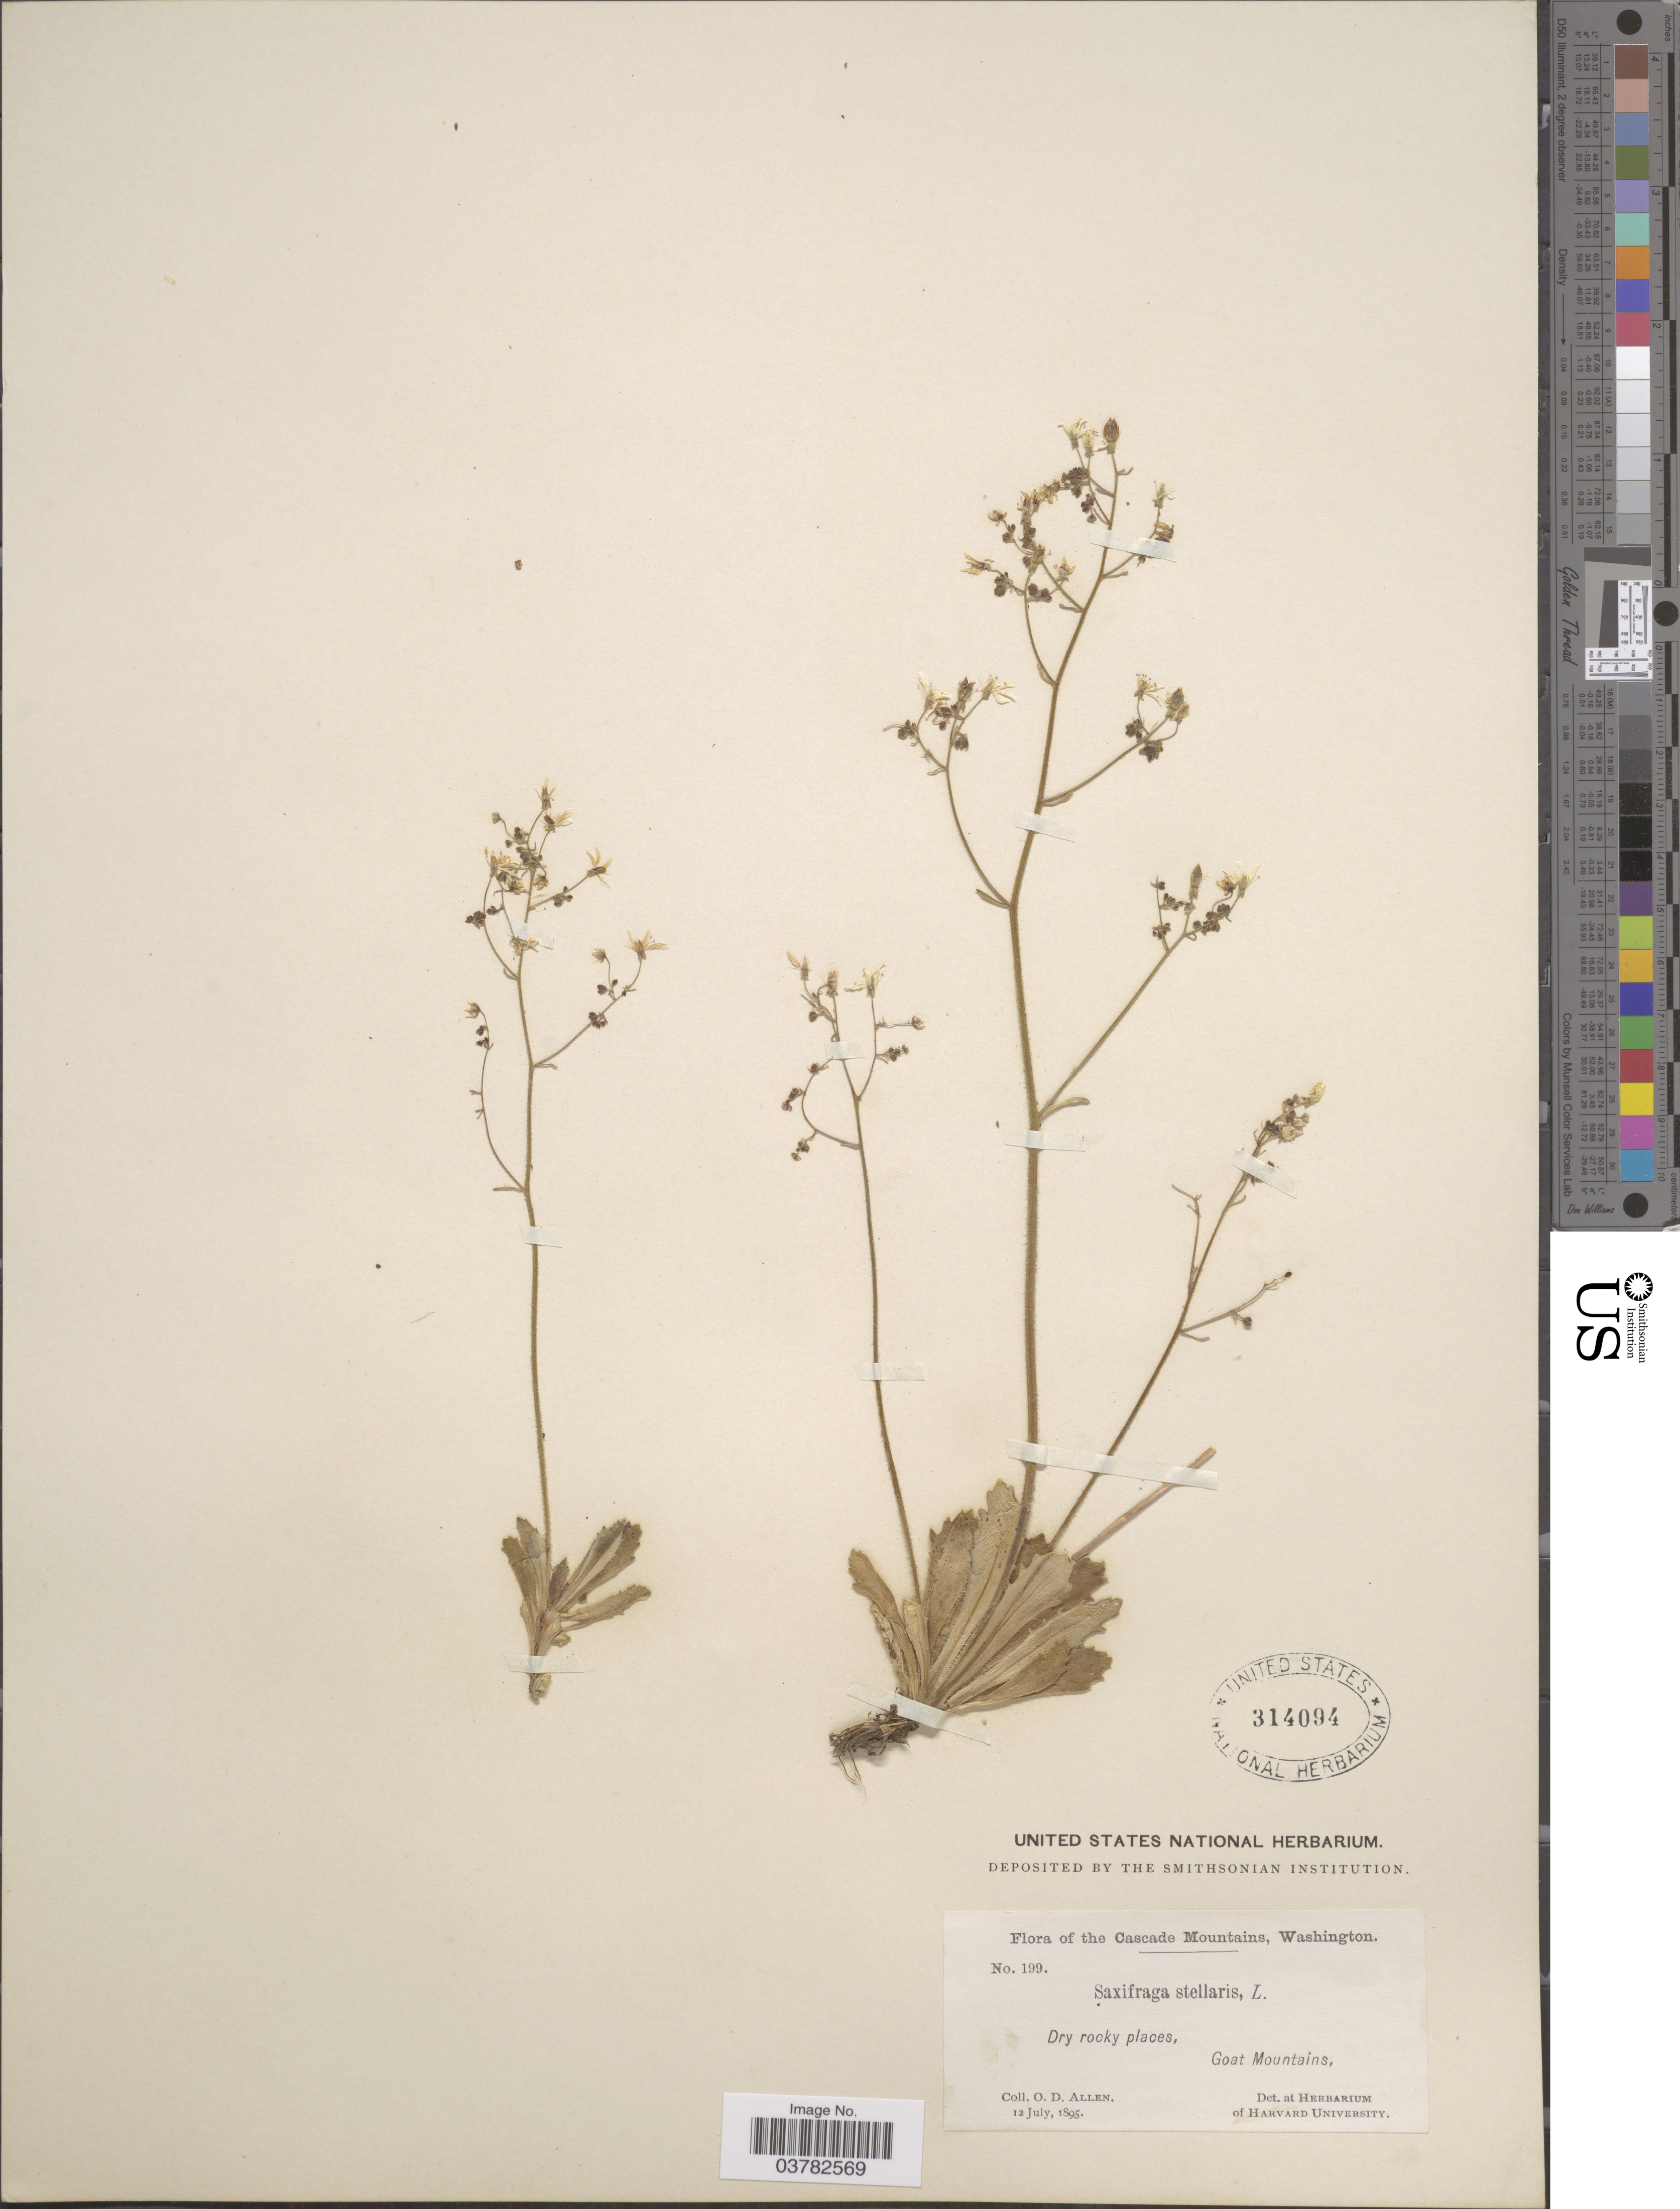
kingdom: Plantae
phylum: Tracheophyta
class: Magnoliopsida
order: Saxifragales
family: Saxifragaceae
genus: Micranthes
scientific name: Micranthes stellaris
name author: (L.) Galasso et al.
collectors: O. D. Allen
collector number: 199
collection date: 1895-07-12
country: United States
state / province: Washington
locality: The Cascade Mountains. Goat Mountains.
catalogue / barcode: US 314094